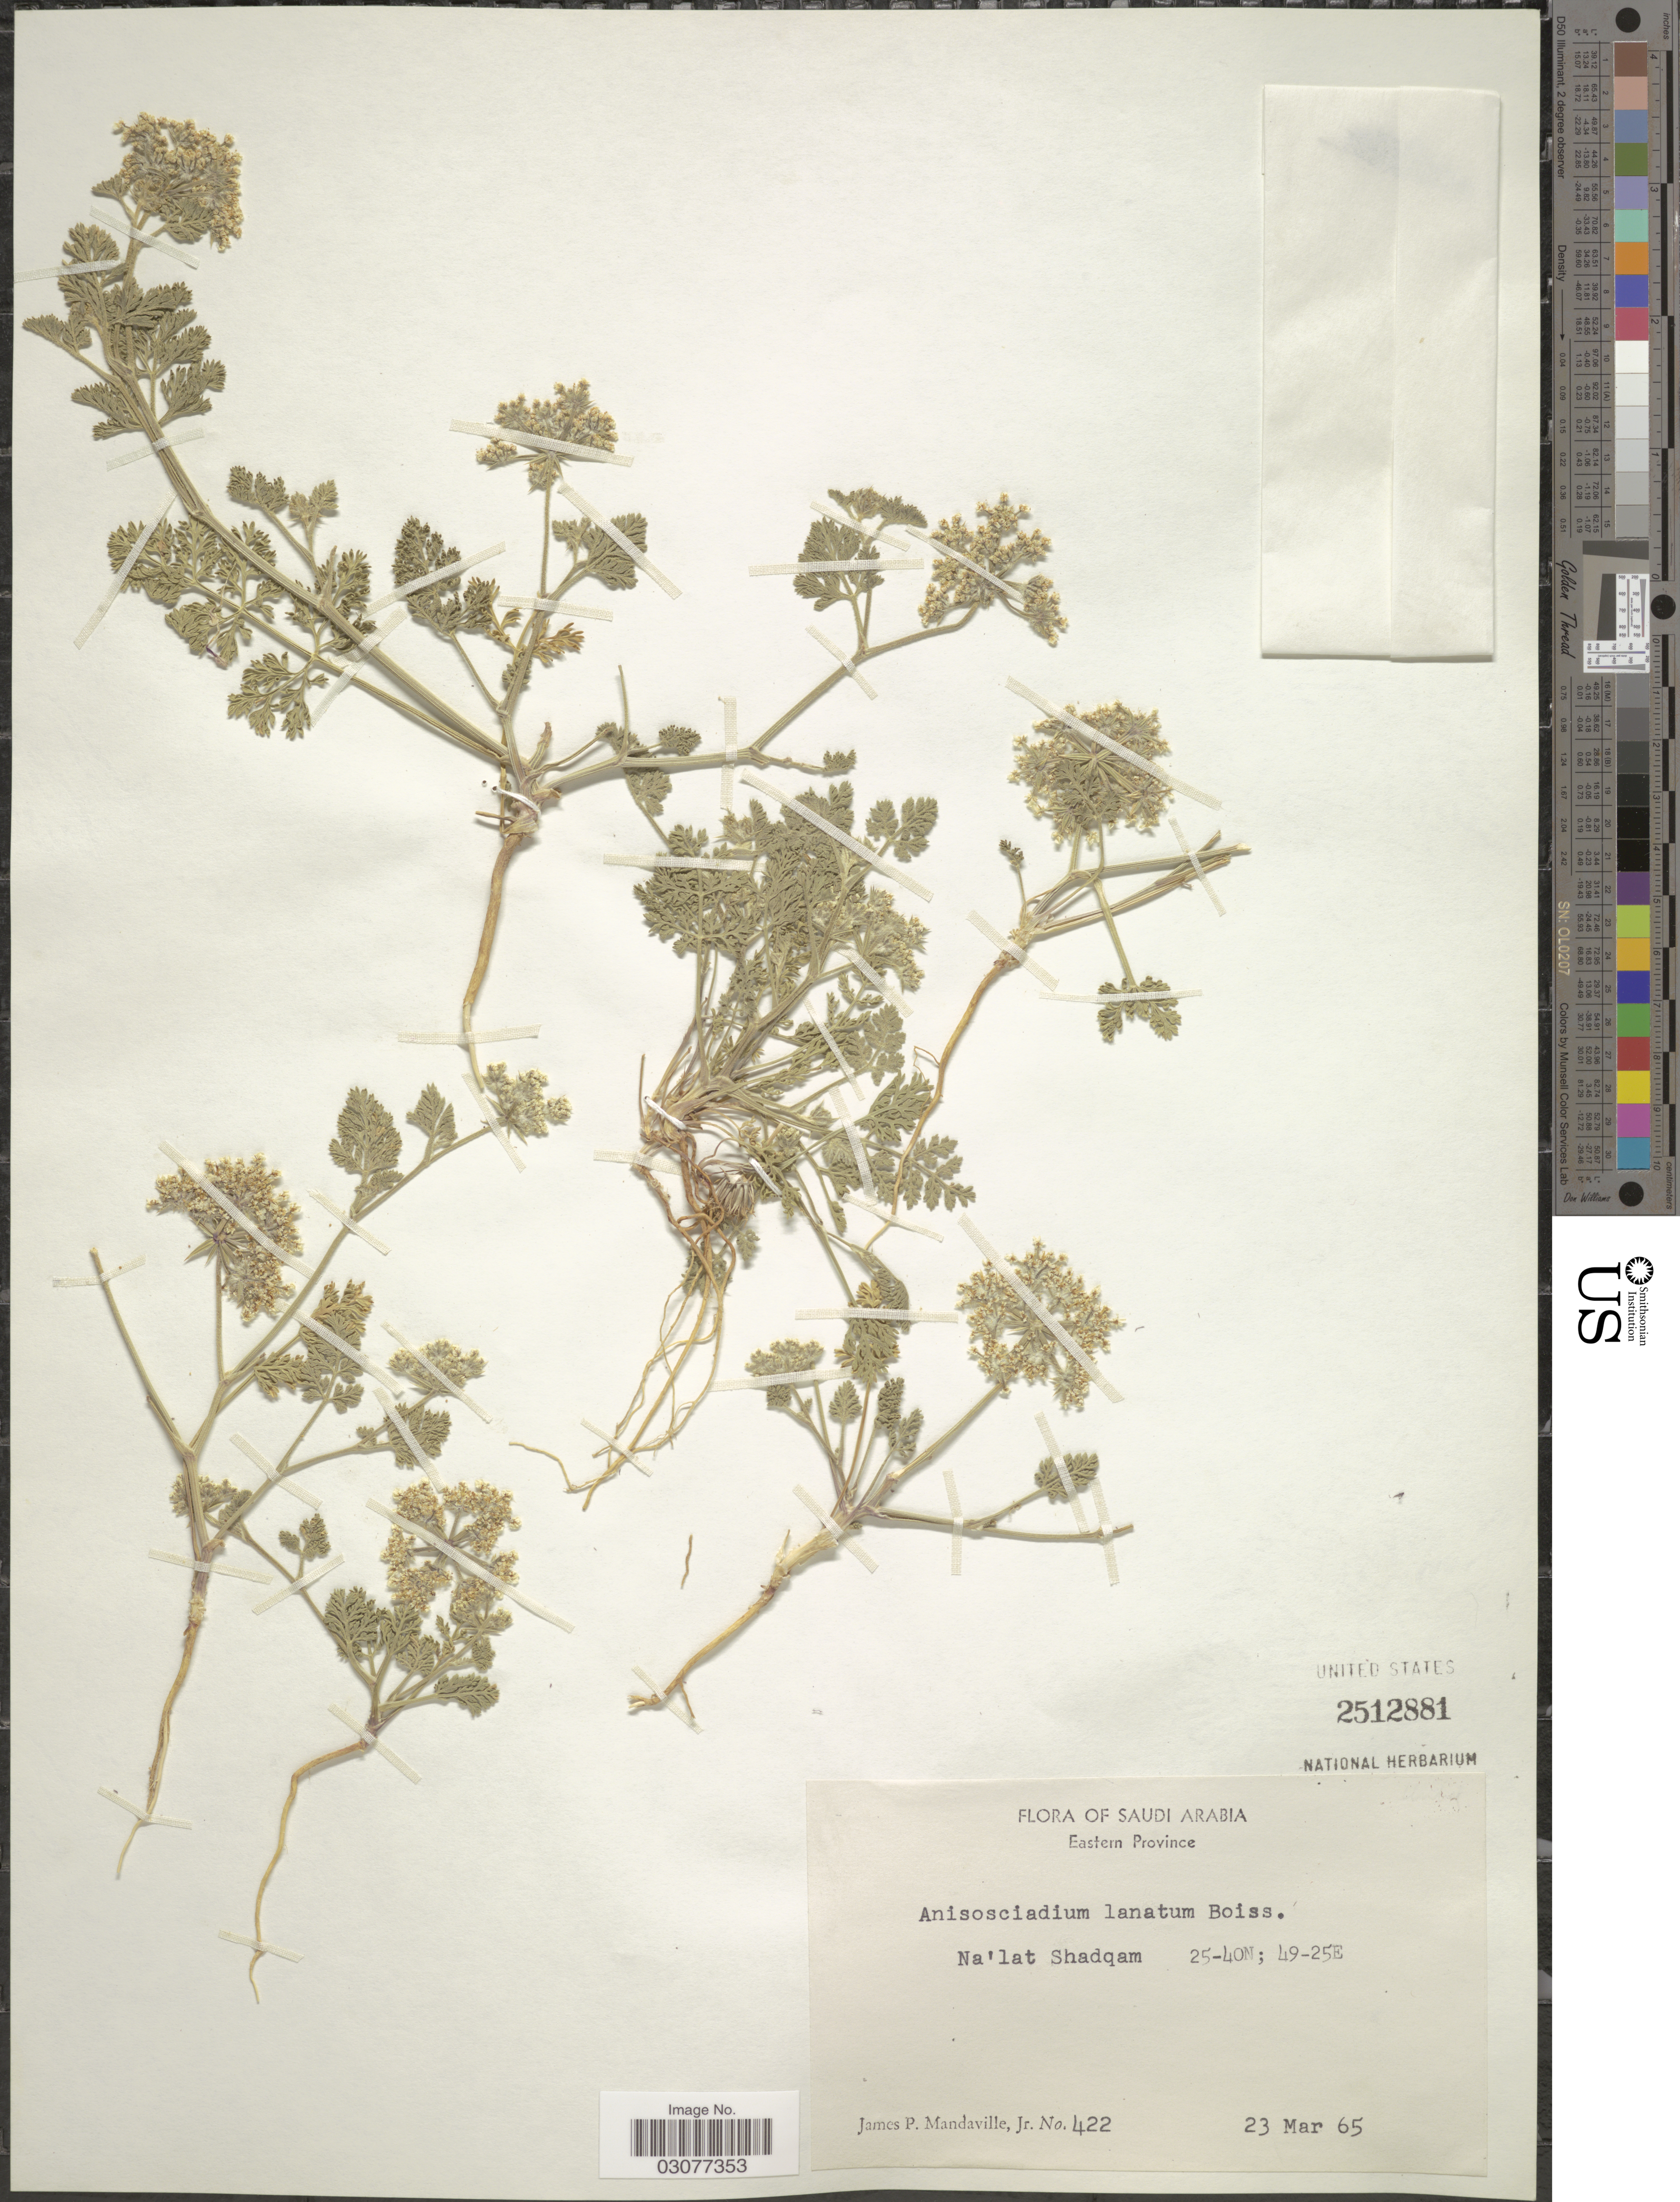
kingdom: Plantae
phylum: Tracheophyta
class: Magnoliopsida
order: Apiales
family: Apiaceae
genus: Anisosciadium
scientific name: Anisosciadium lanatum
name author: Boiss.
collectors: J. Mandaville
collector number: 422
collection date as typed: Transcribed d/m/y: 23/3/65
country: Saudi Arabia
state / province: Ash Sharqiyah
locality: Eastern Province, Na'lat Shadqam.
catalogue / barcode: US 2512881